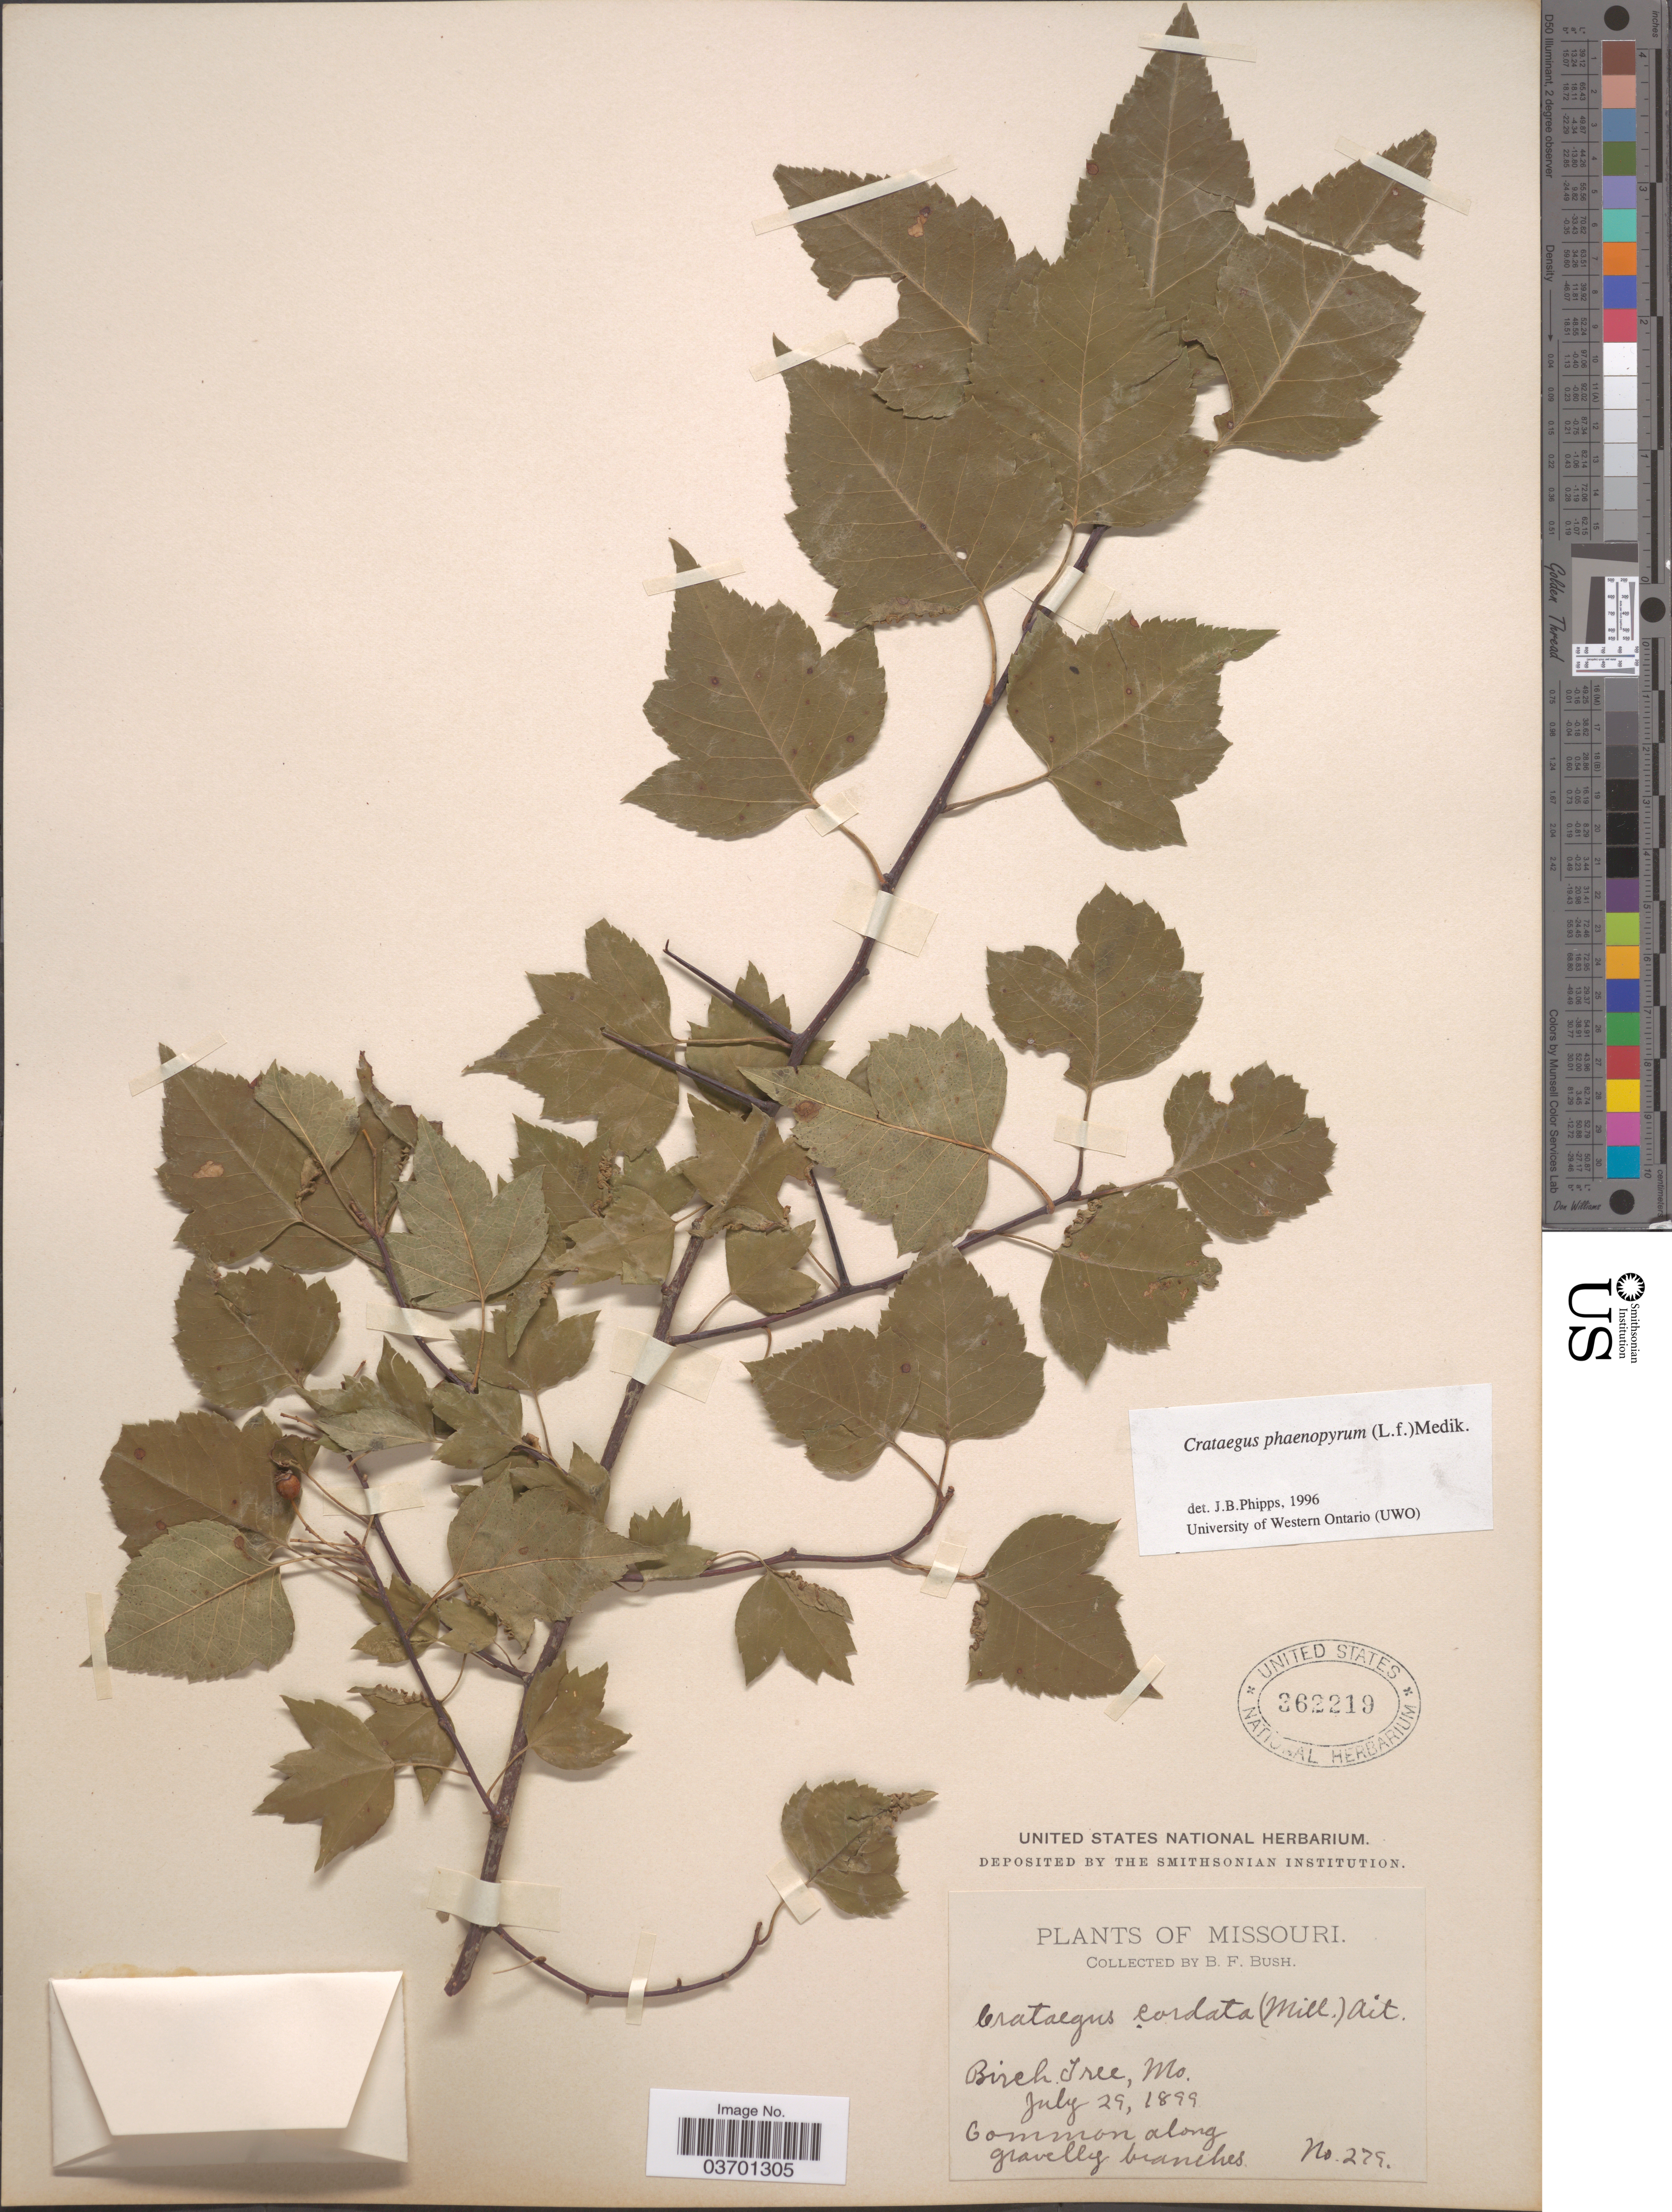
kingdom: Plantae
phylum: Tracheophyta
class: Magnoliopsida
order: Rosales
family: Rosaceae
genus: Crataegus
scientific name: Crataegus phaenopyrum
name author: (L. f.) Medik.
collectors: B. F. Bush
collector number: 279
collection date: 1899-07-29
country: United States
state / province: Missouri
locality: Birch Tree.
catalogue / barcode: US 362219